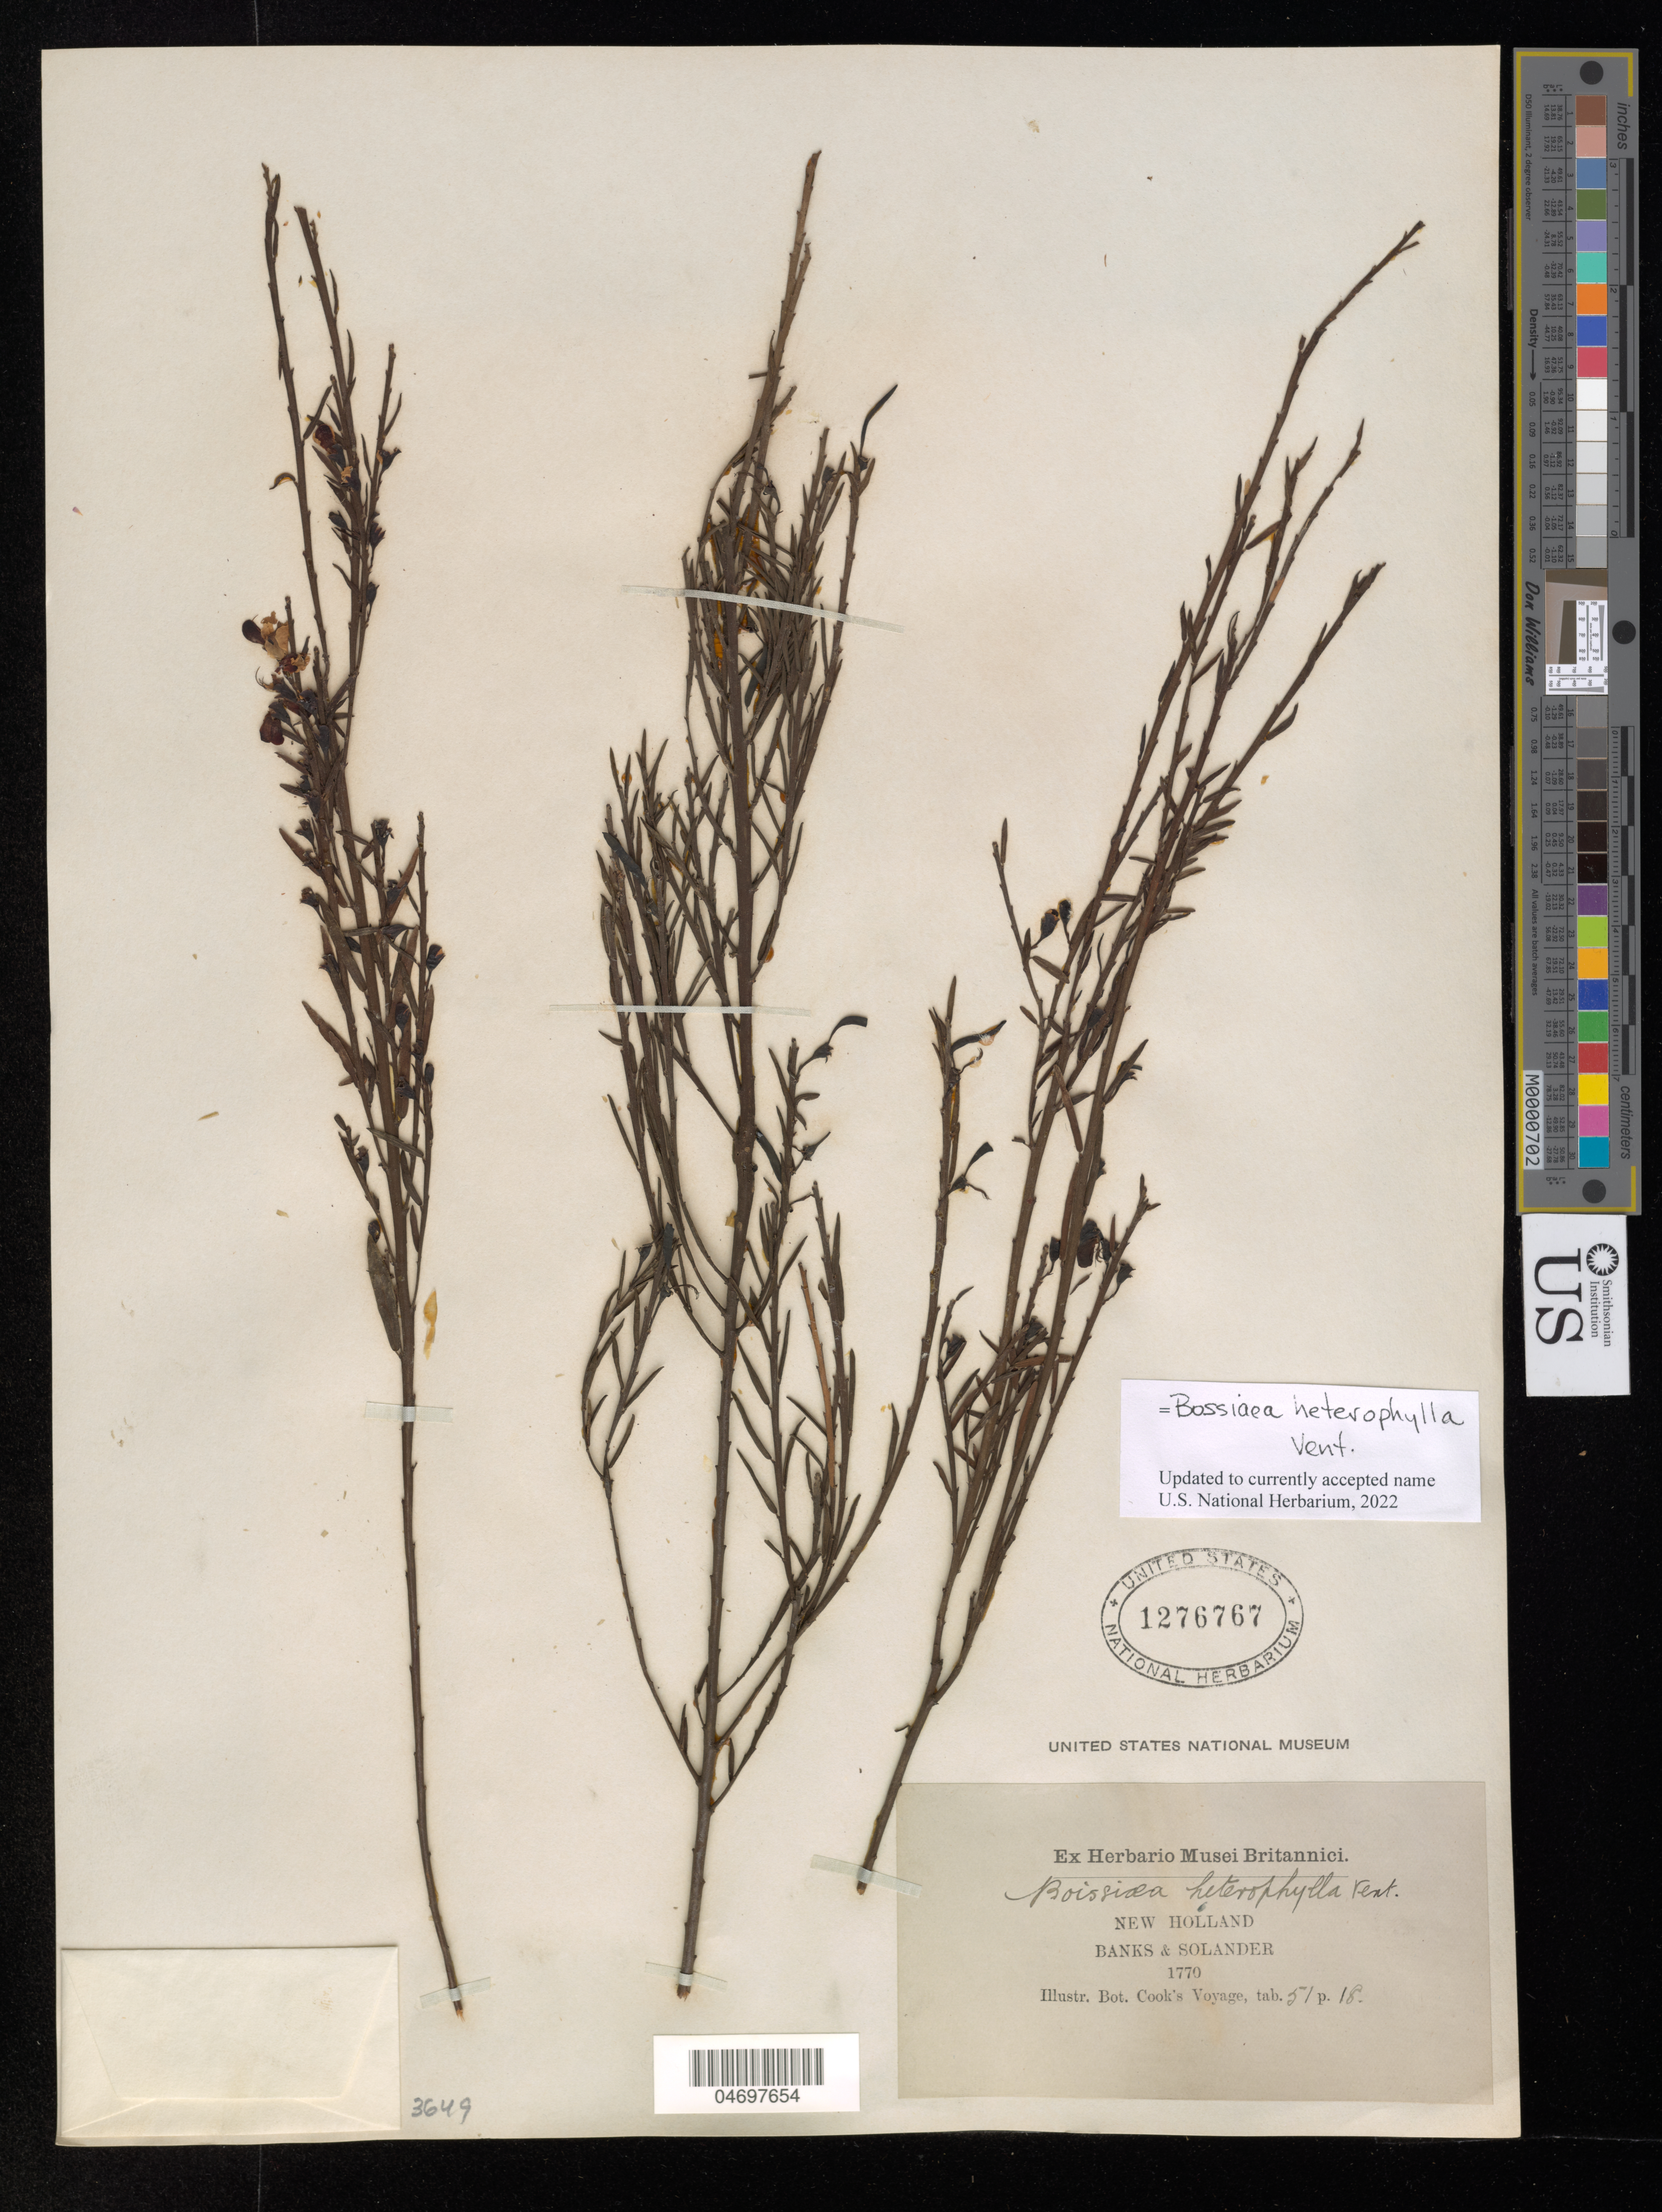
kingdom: Plantae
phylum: Tracheophyta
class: Magnoliopsida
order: Fabales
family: Fabaceae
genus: Bossiaea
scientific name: Bossiaea heterophylla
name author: Vent.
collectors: J. Banks & D. C. Solander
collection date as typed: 1770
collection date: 1770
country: Australia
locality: New Holland.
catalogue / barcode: US 1276767